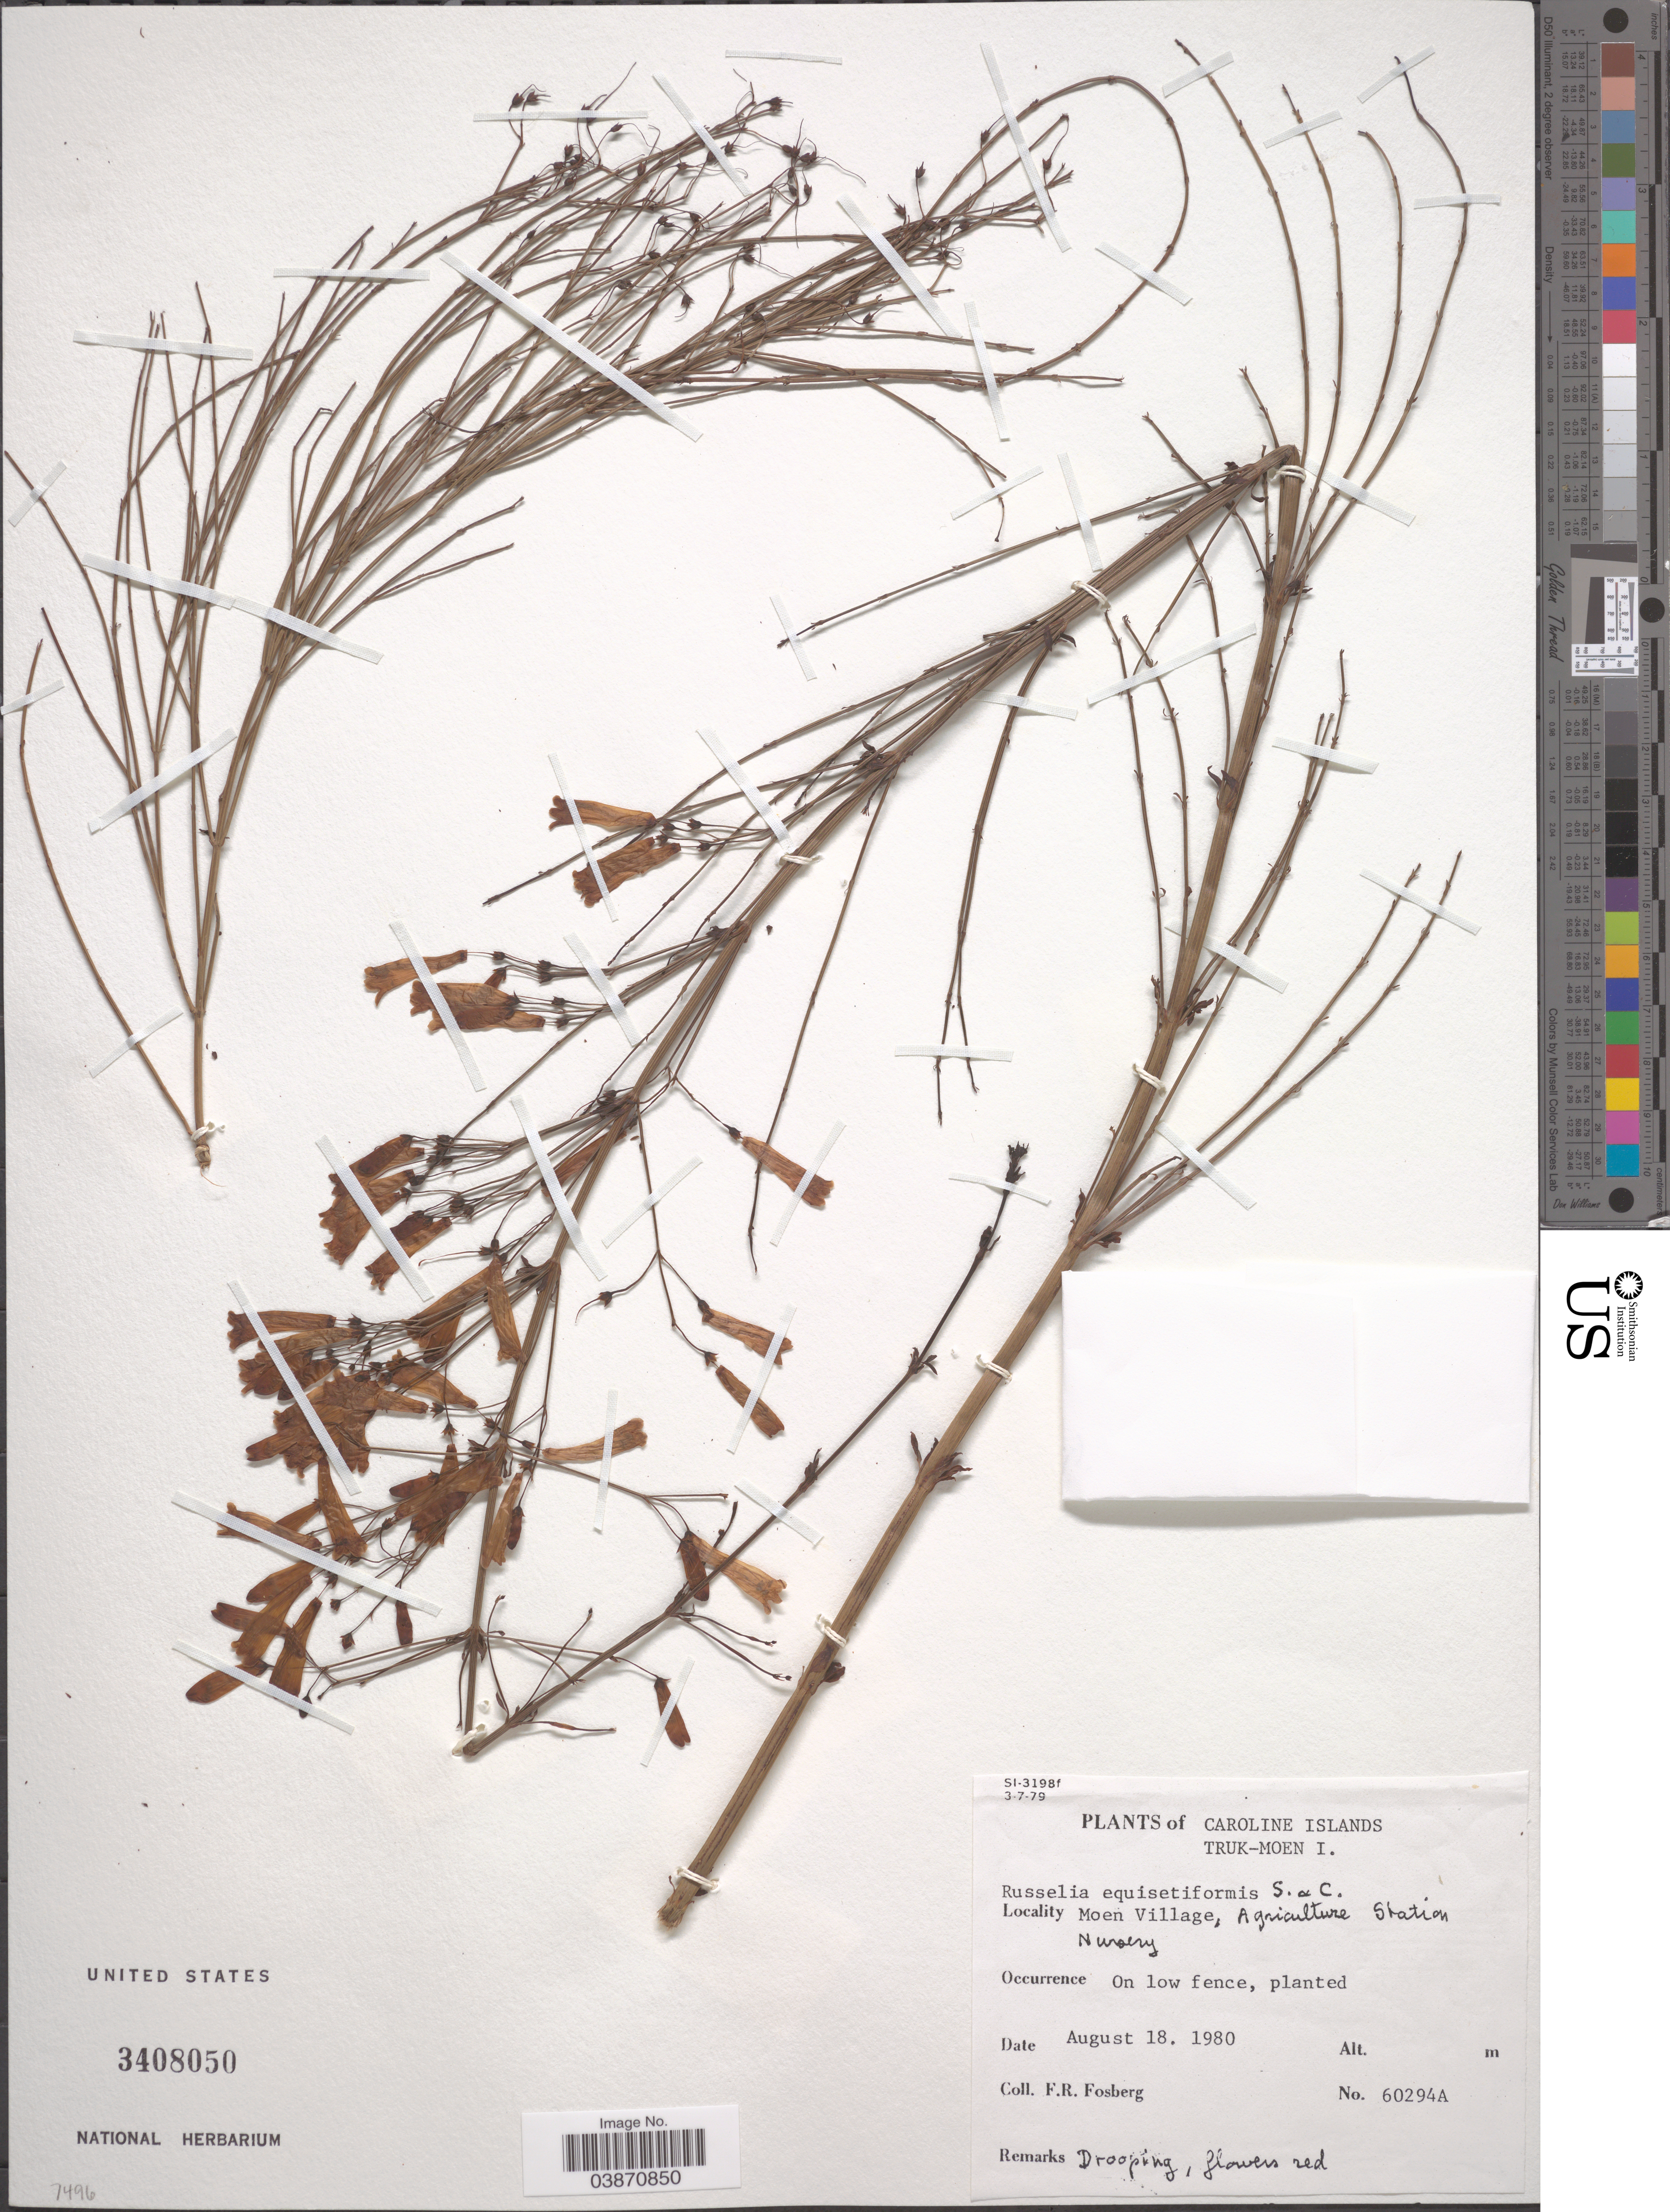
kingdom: Plantae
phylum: Tracheophyta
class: Magnoliopsida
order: Lamiales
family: Plantaginaceae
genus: Russelia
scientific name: Russelia equisetiformis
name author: Schltdl. & Cham.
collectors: F. R. Fosberg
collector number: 60294A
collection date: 1980-08-18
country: Micronesia, Federated States of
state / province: Truk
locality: Caroline Islands. Truk-Moen I. Moen Village, Agriculture Station Nursery.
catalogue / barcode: US 3408050